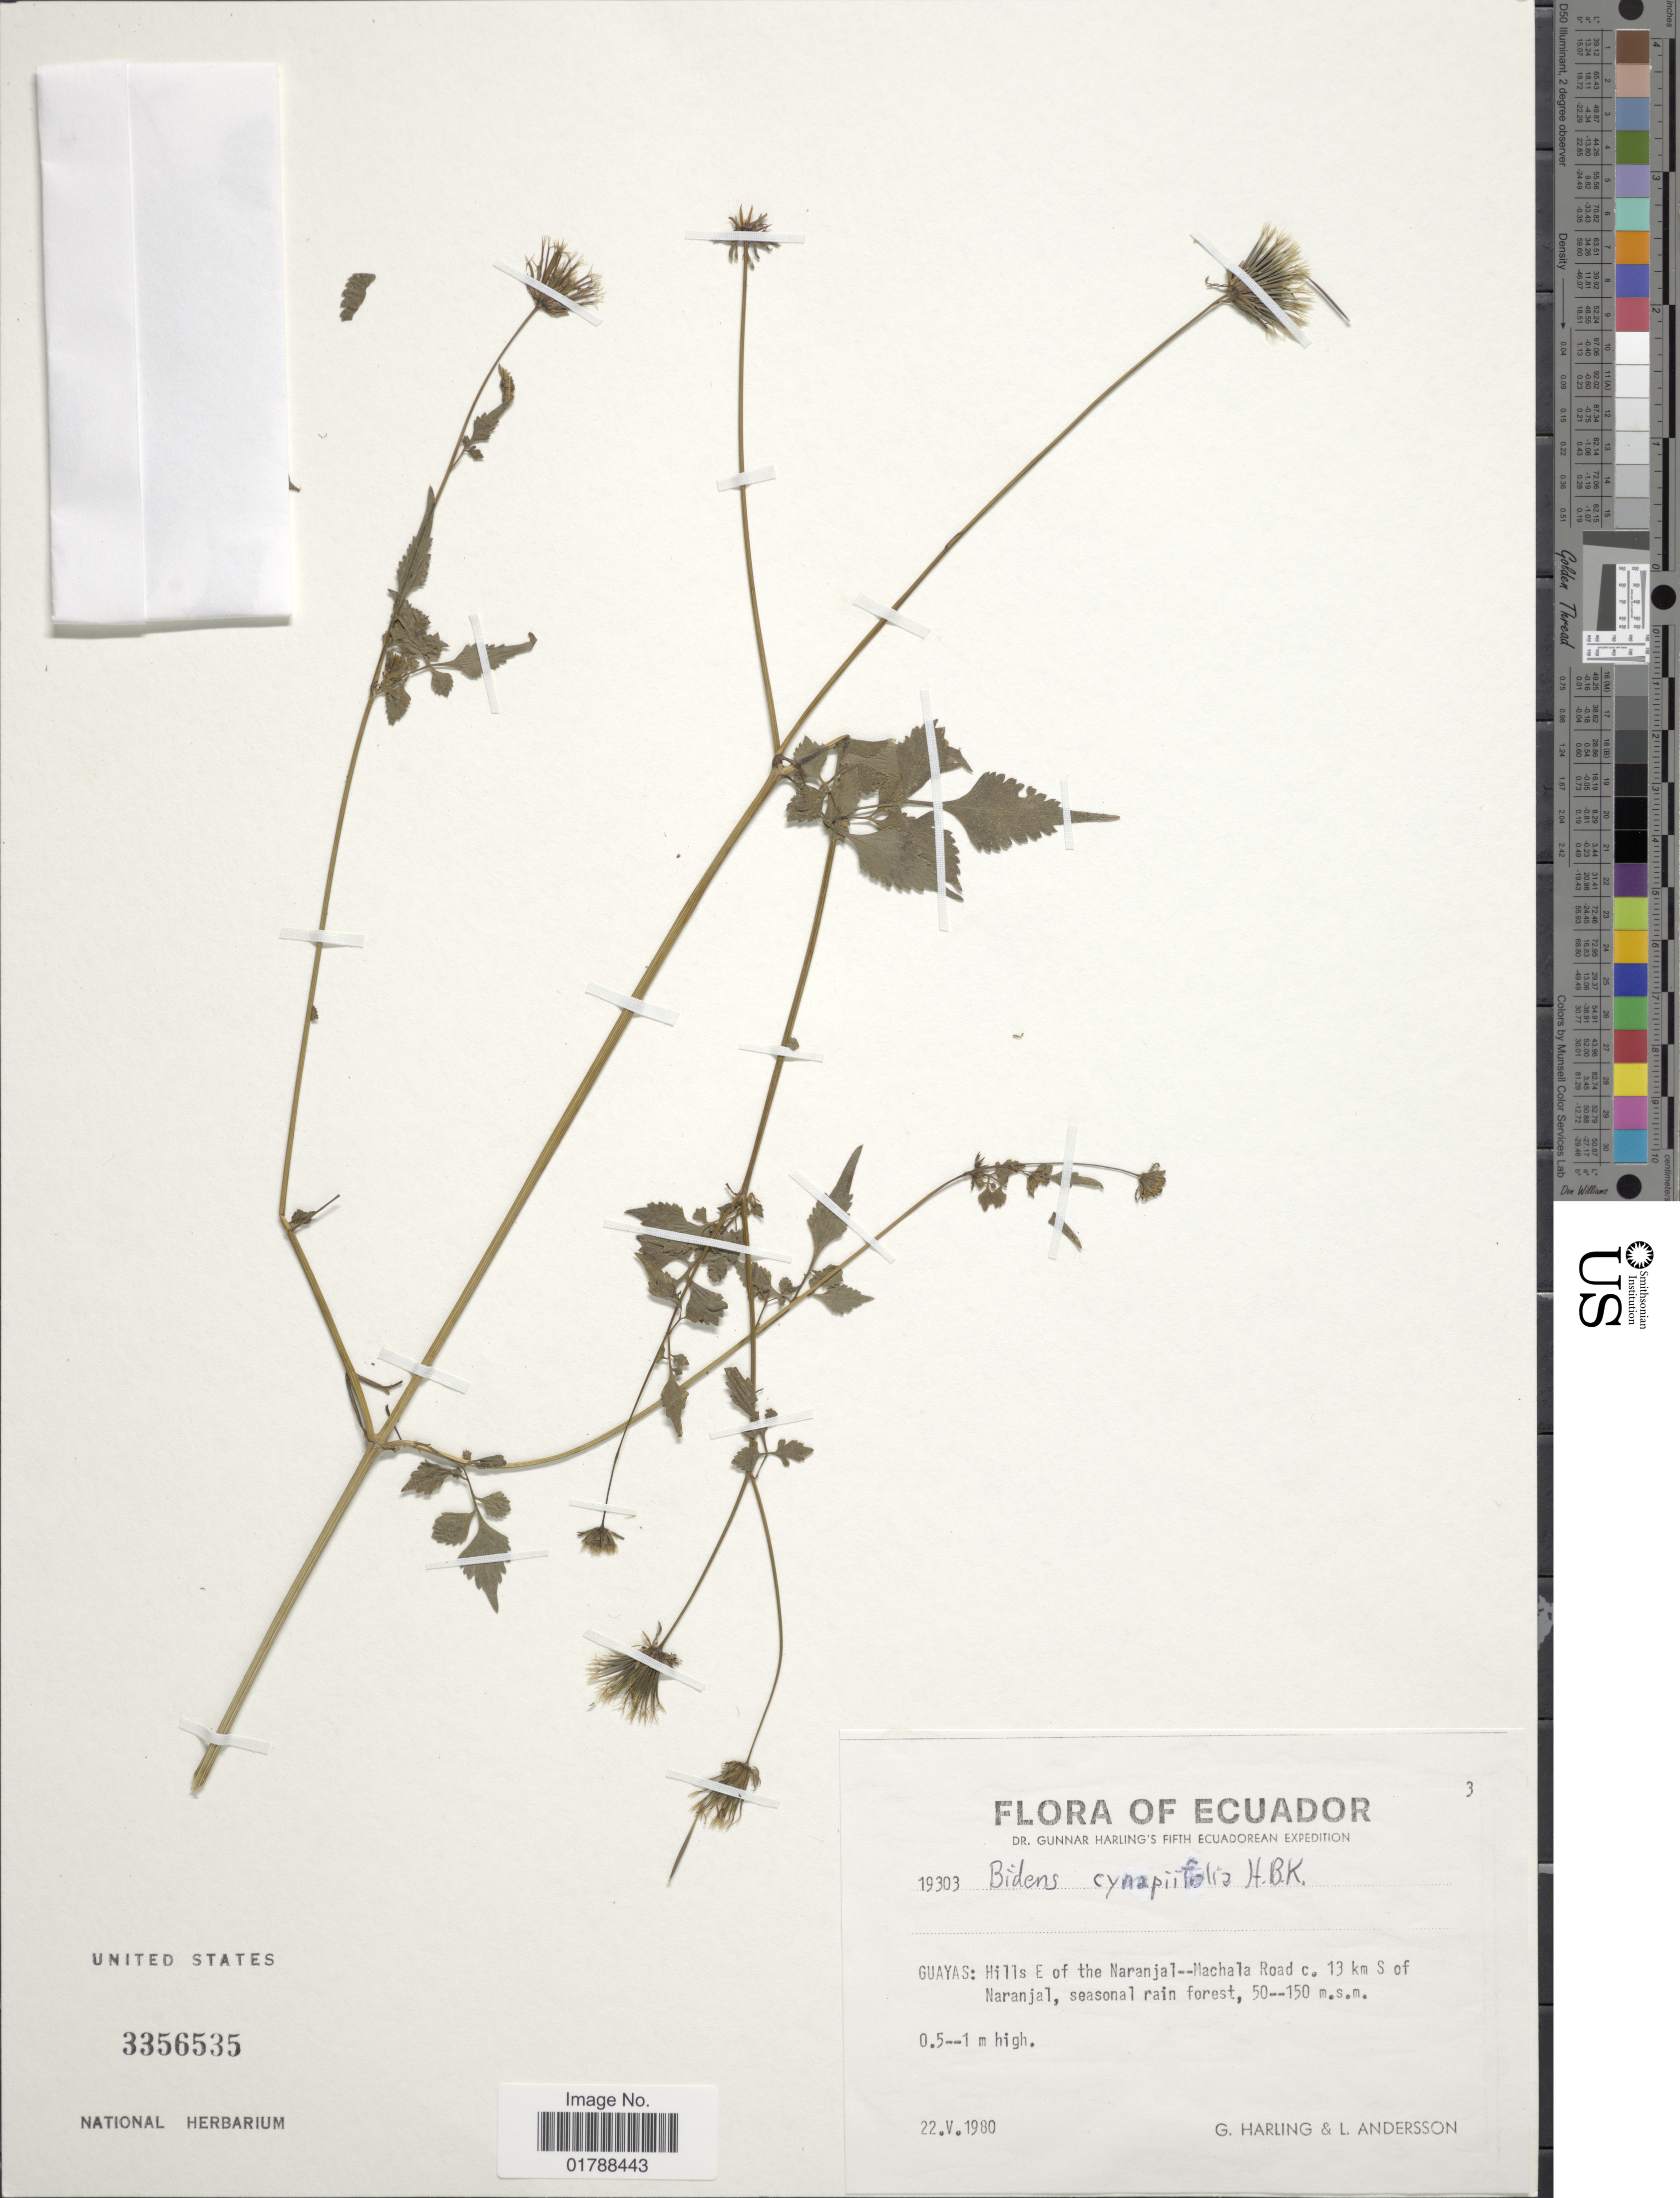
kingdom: Plantae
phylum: Tracheophyta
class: Magnoliopsida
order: Asterales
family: Asteraceae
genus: Bidens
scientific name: Bidens cynapiifolia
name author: Kunth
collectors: G. Harling & L. Andersson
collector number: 19303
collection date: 1980-05-22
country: Ecuador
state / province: Guayas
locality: Hills E of the Naranjal--Nachala Road c. 13 km S of Naranjal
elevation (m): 50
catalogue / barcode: US 3356535